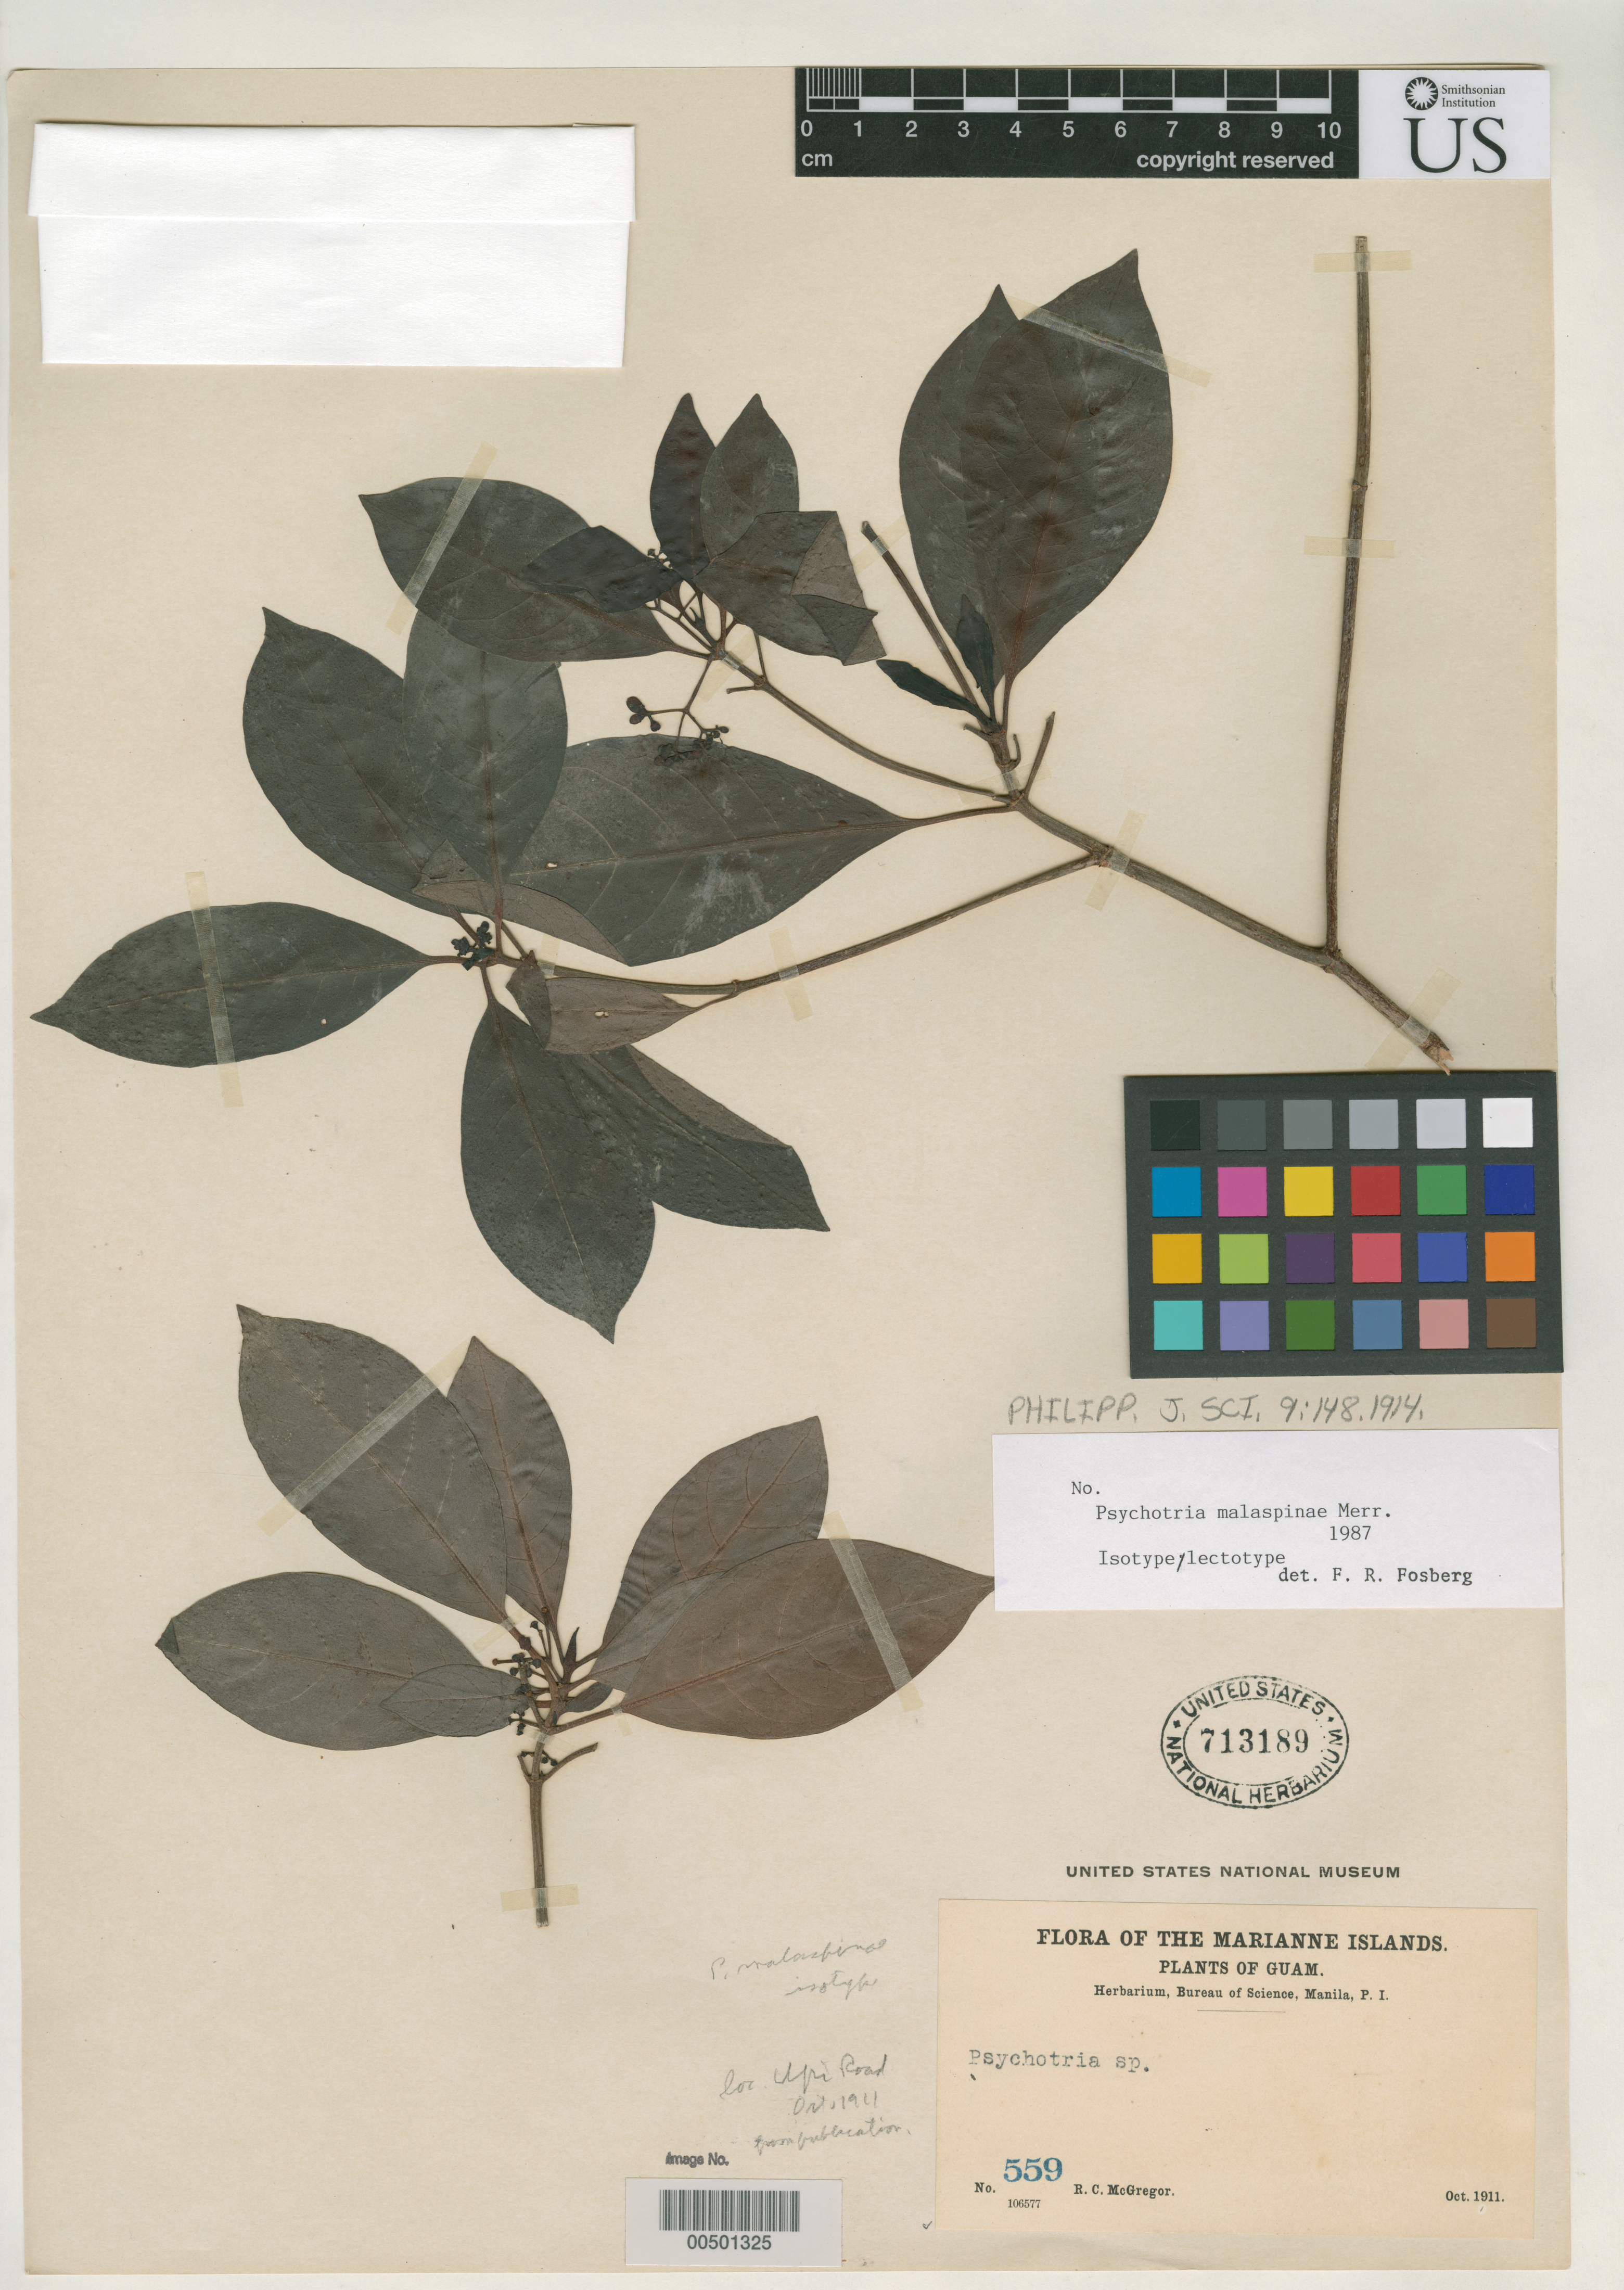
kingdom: Plantae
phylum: Tracheophyta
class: Magnoliopsida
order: Gentianales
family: Rubiaceae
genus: Psychotria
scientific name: Psychotria malaspinae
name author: Merr.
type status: Isotype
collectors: R. C. McGregor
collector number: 559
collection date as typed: Oct 1911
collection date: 1911-10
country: Guam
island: Guam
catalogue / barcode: US 713189